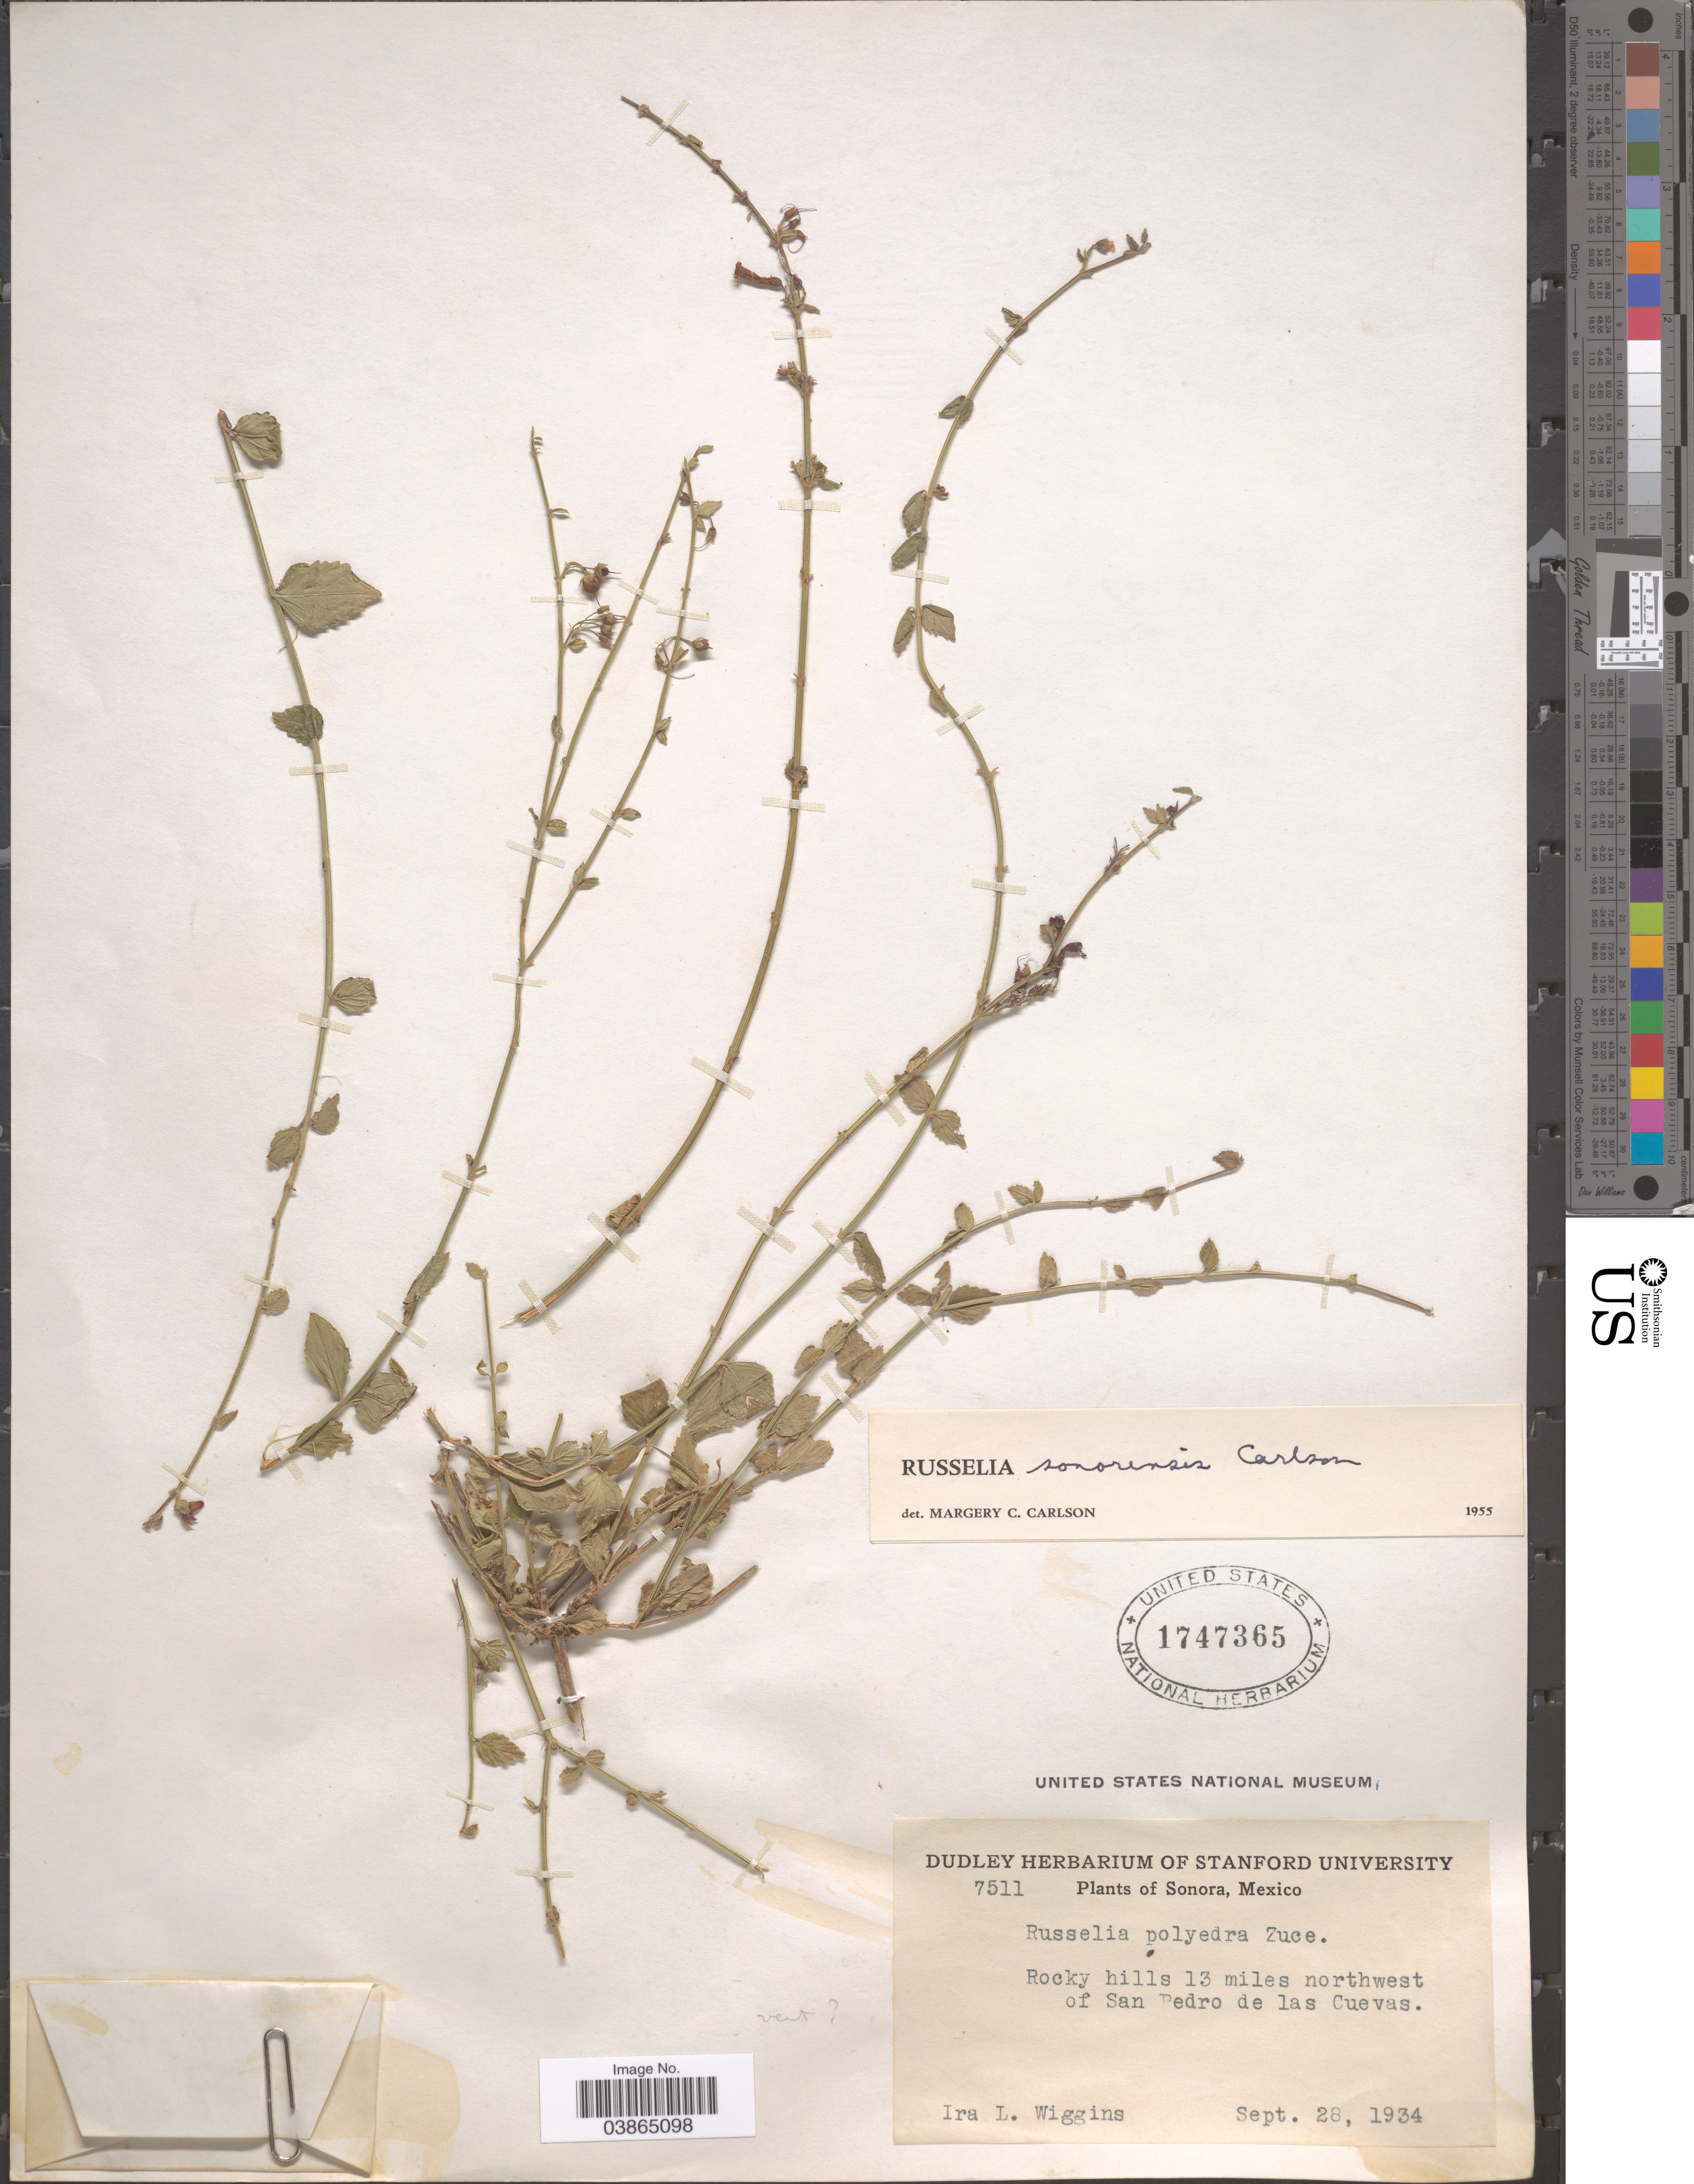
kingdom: Plantae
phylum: Tracheophyta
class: Magnoliopsida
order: Lamiales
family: Plantaginaceae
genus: Russelia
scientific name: Russelia sonorensis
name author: Carlson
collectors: I. L. Wiggins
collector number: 7511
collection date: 1934-09-28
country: Mexico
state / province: Sonora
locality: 13 miles northwest of San Pedro de las Cuevas.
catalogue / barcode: US 1747365